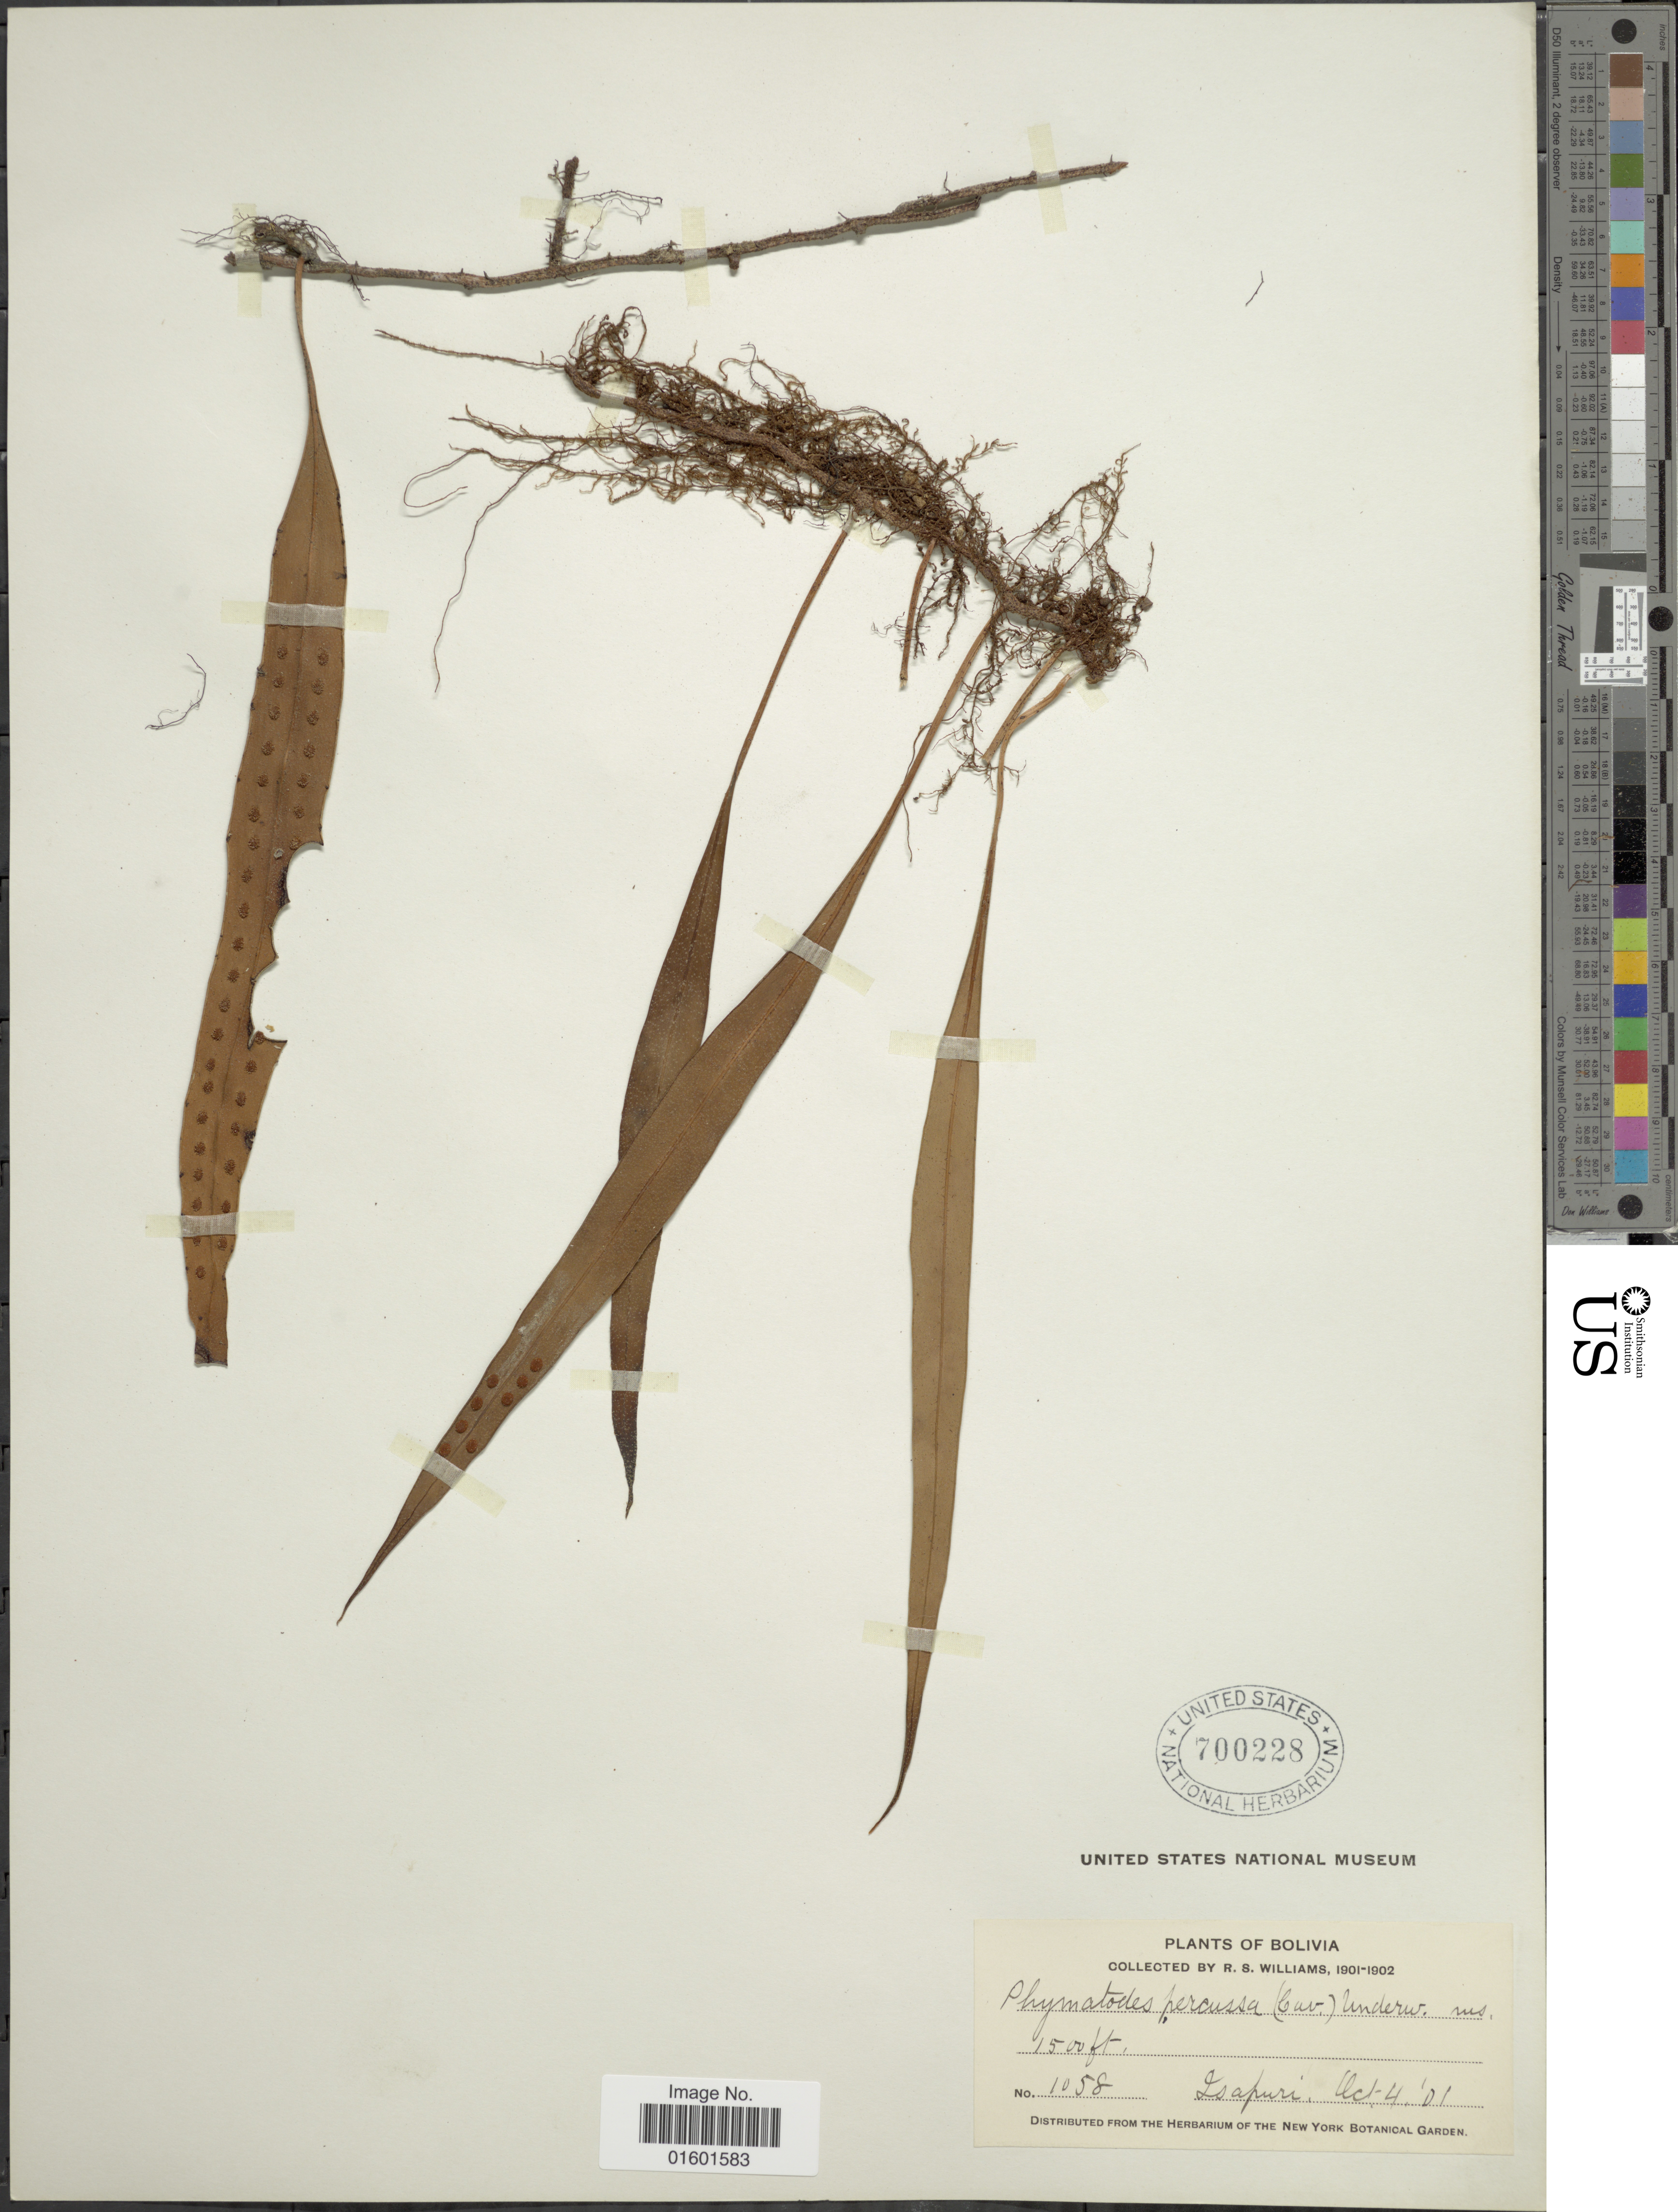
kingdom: Plantae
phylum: Tracheophyta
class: Polypodiopsida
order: Polypodiales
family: Polypodiaceae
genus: Microgramma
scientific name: Microgramma percussa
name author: (Cav.) de la Sota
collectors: R. S. Williams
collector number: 1058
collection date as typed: Oct. 4, '01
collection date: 1901-10-04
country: Bolivia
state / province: La Páz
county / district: Larecaja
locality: Isupuri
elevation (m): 457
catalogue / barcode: US 700228